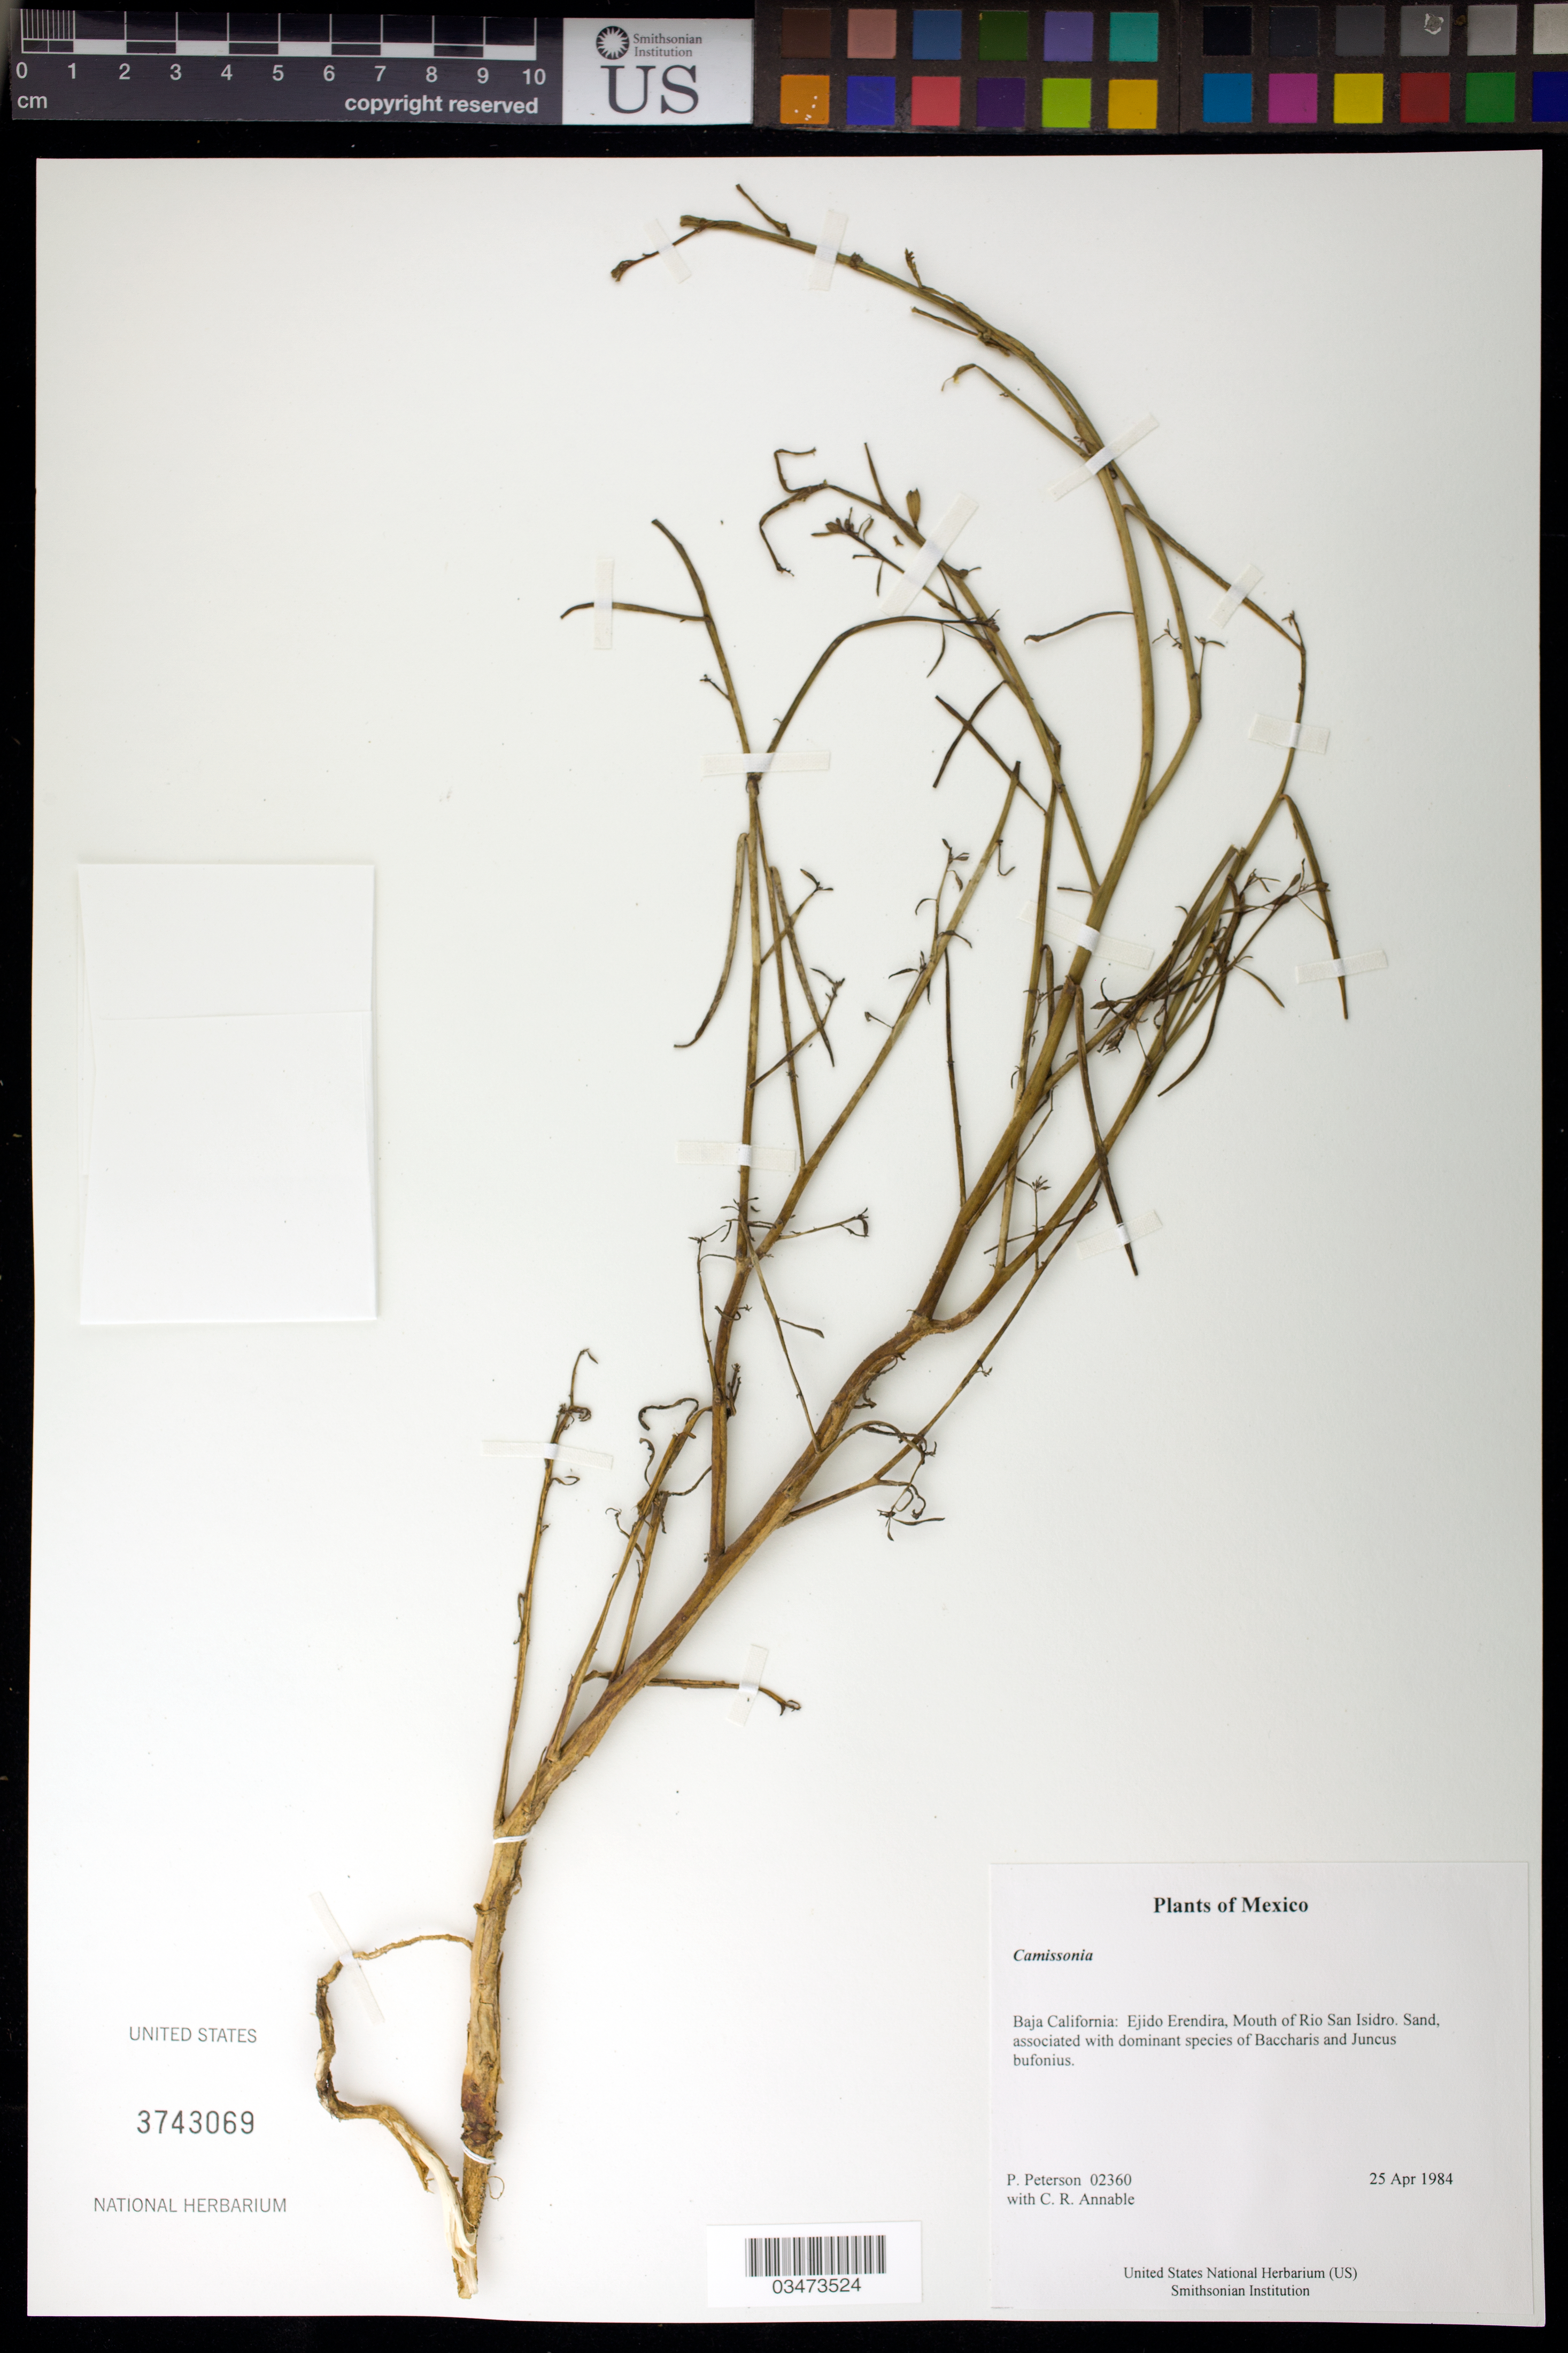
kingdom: Plantae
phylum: Tracheophyta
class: Magnoliopsida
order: Myrtales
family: Onagraceae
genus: Eulobus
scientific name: Eulobus californicus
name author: Nutt. ex Torr. & A. Gray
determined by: Wagner, W. L., (BOT), Smithsonian Institution - National Museum of Natural History (UNITED STATES)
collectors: P. M. Peterson & C. R. Annable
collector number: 02360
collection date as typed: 25 Apr 1984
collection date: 1984-04-25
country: Mexico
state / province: Baja California Norte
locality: Ejido Erendira, Mouth of Rio San Isidro.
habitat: Sand, associated with dominant species of Baccharis and Juncus bufonius.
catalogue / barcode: US 3743069